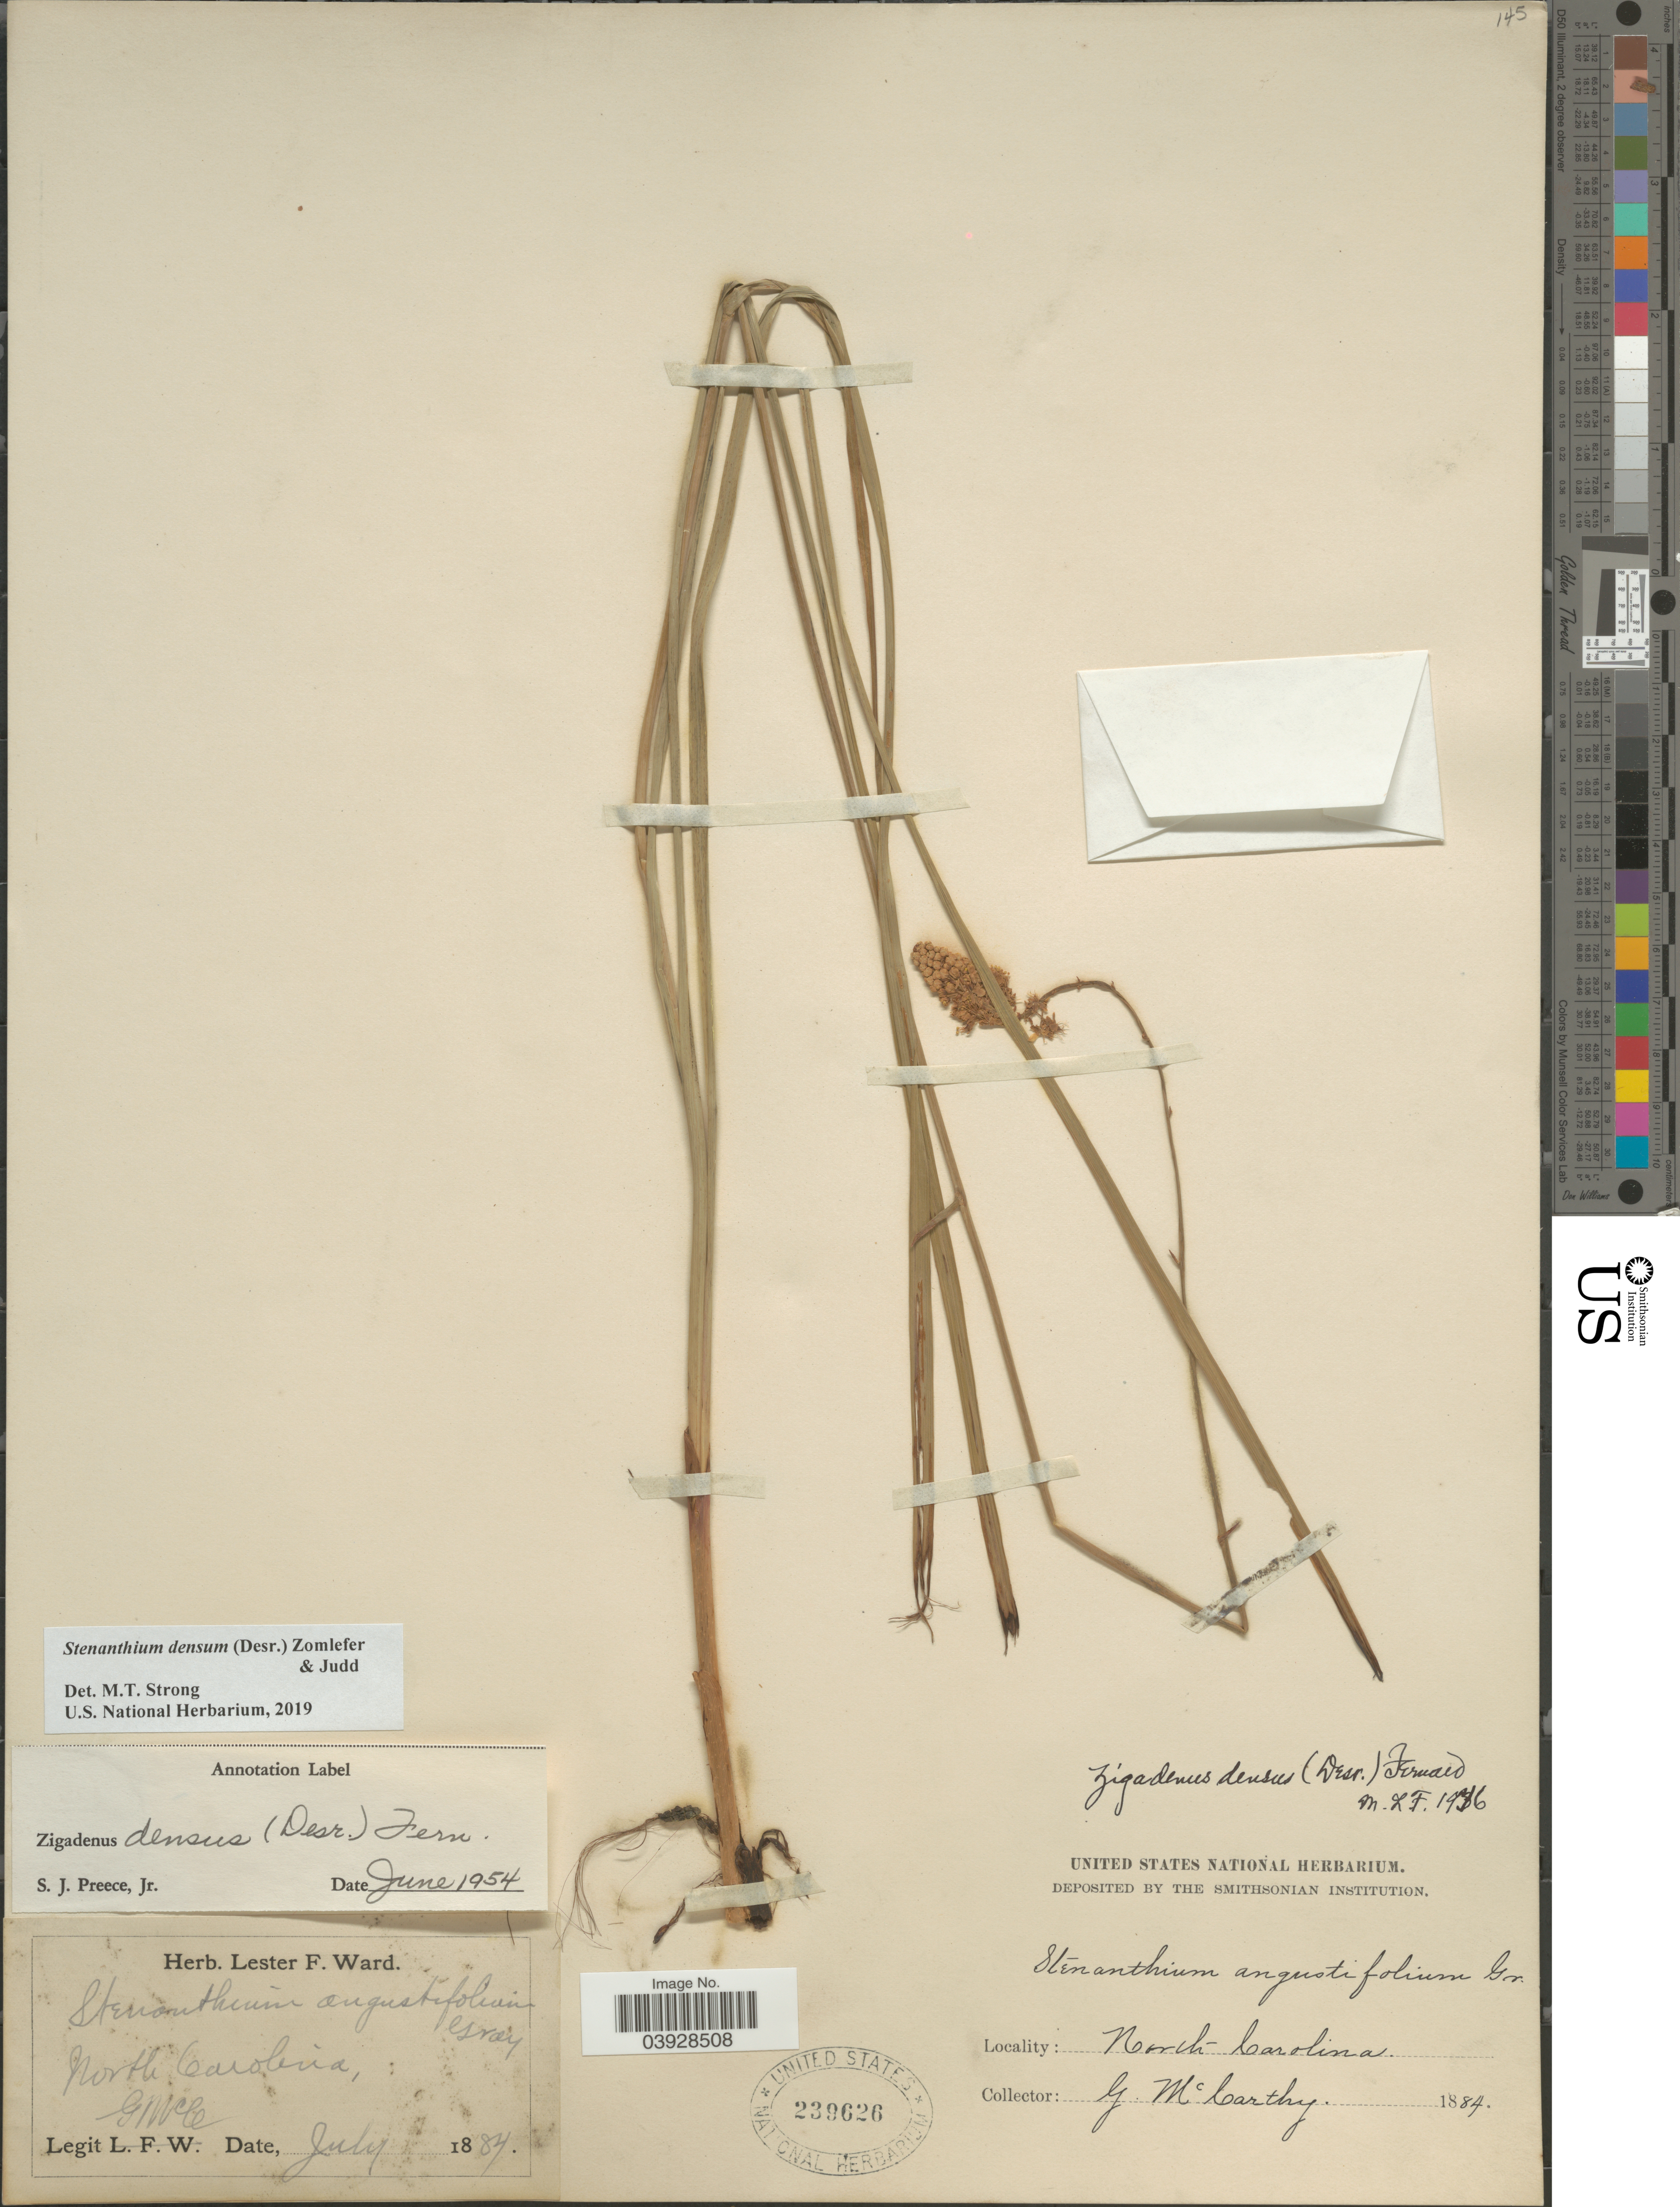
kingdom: Plantae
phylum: Tracheophyta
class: Liliopsida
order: Liliales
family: Melanthiaceae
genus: Stenanthium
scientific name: Stenanthium densum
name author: (Desr.) Zomlefer & Judd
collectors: G. McCarthy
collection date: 1884-07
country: United States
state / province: North Carolina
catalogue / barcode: US 239626